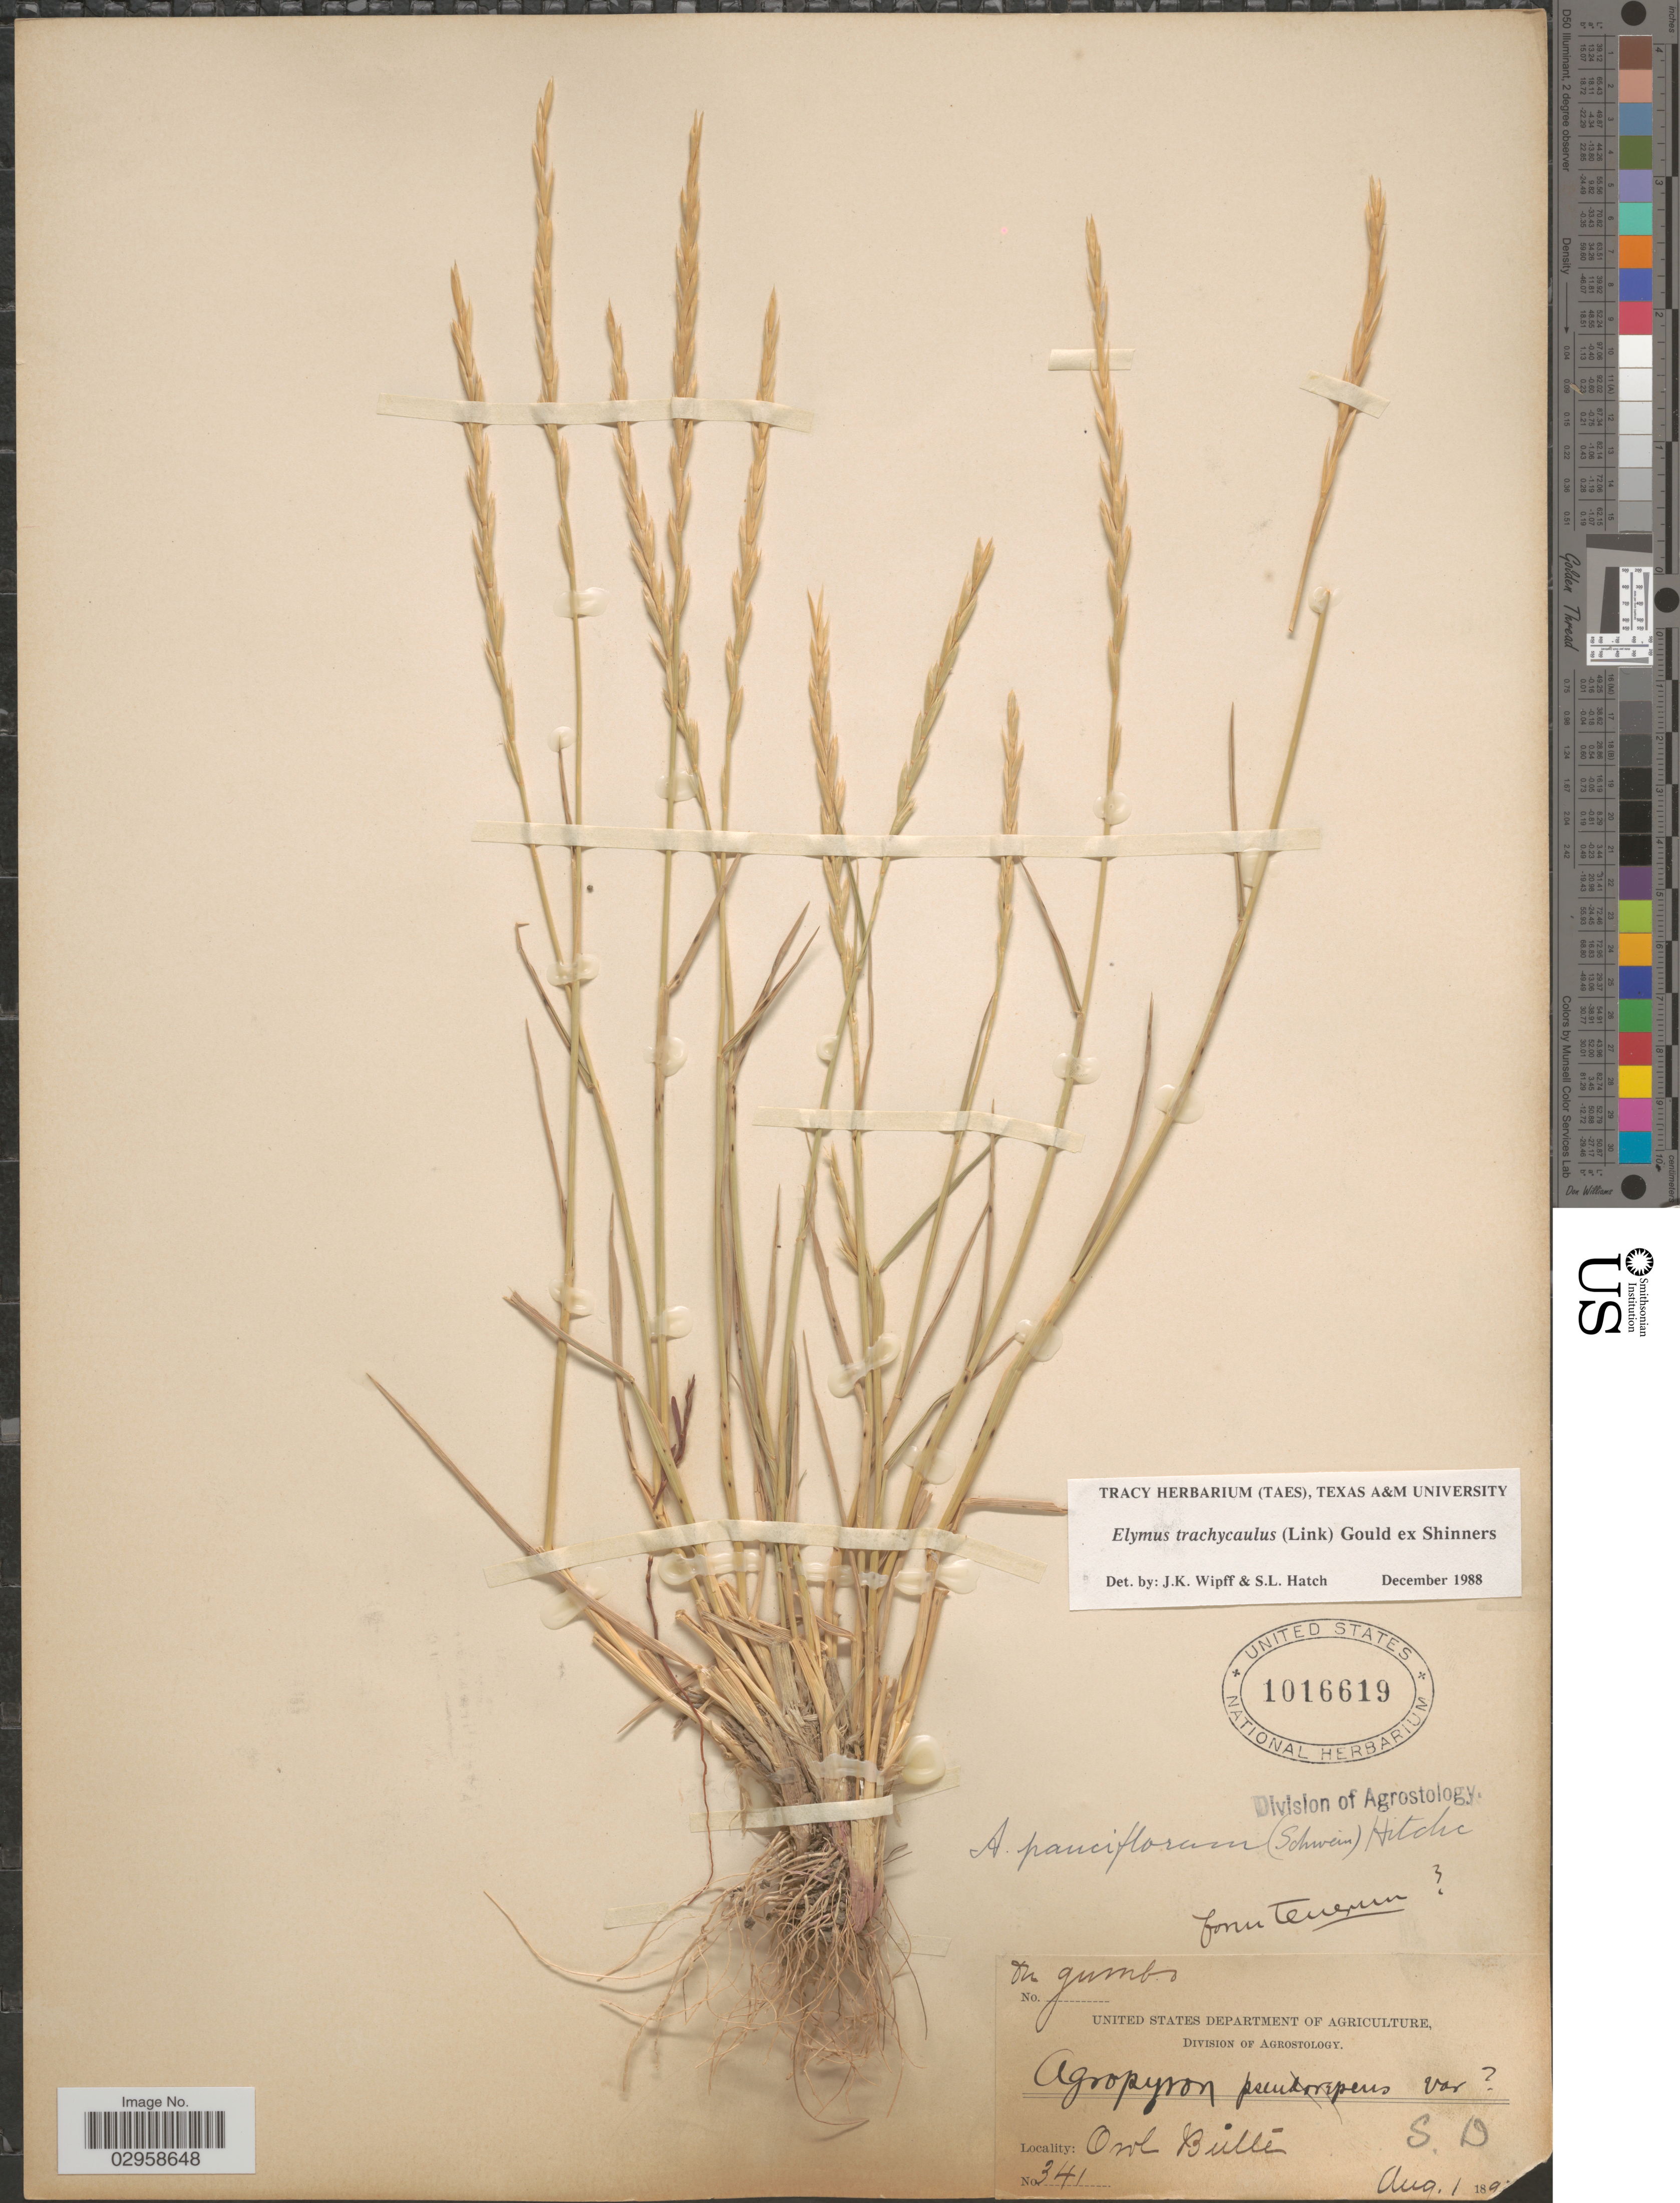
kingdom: Plantae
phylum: Tracheophyta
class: Liliopsida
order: Poales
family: Poaceae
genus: Elymus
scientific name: Elymus trachycaulus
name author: (Link) Gould ex Shinners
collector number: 341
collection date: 1897-08-01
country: United States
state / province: South Dakota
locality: Owl Butte.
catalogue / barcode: US 1016619